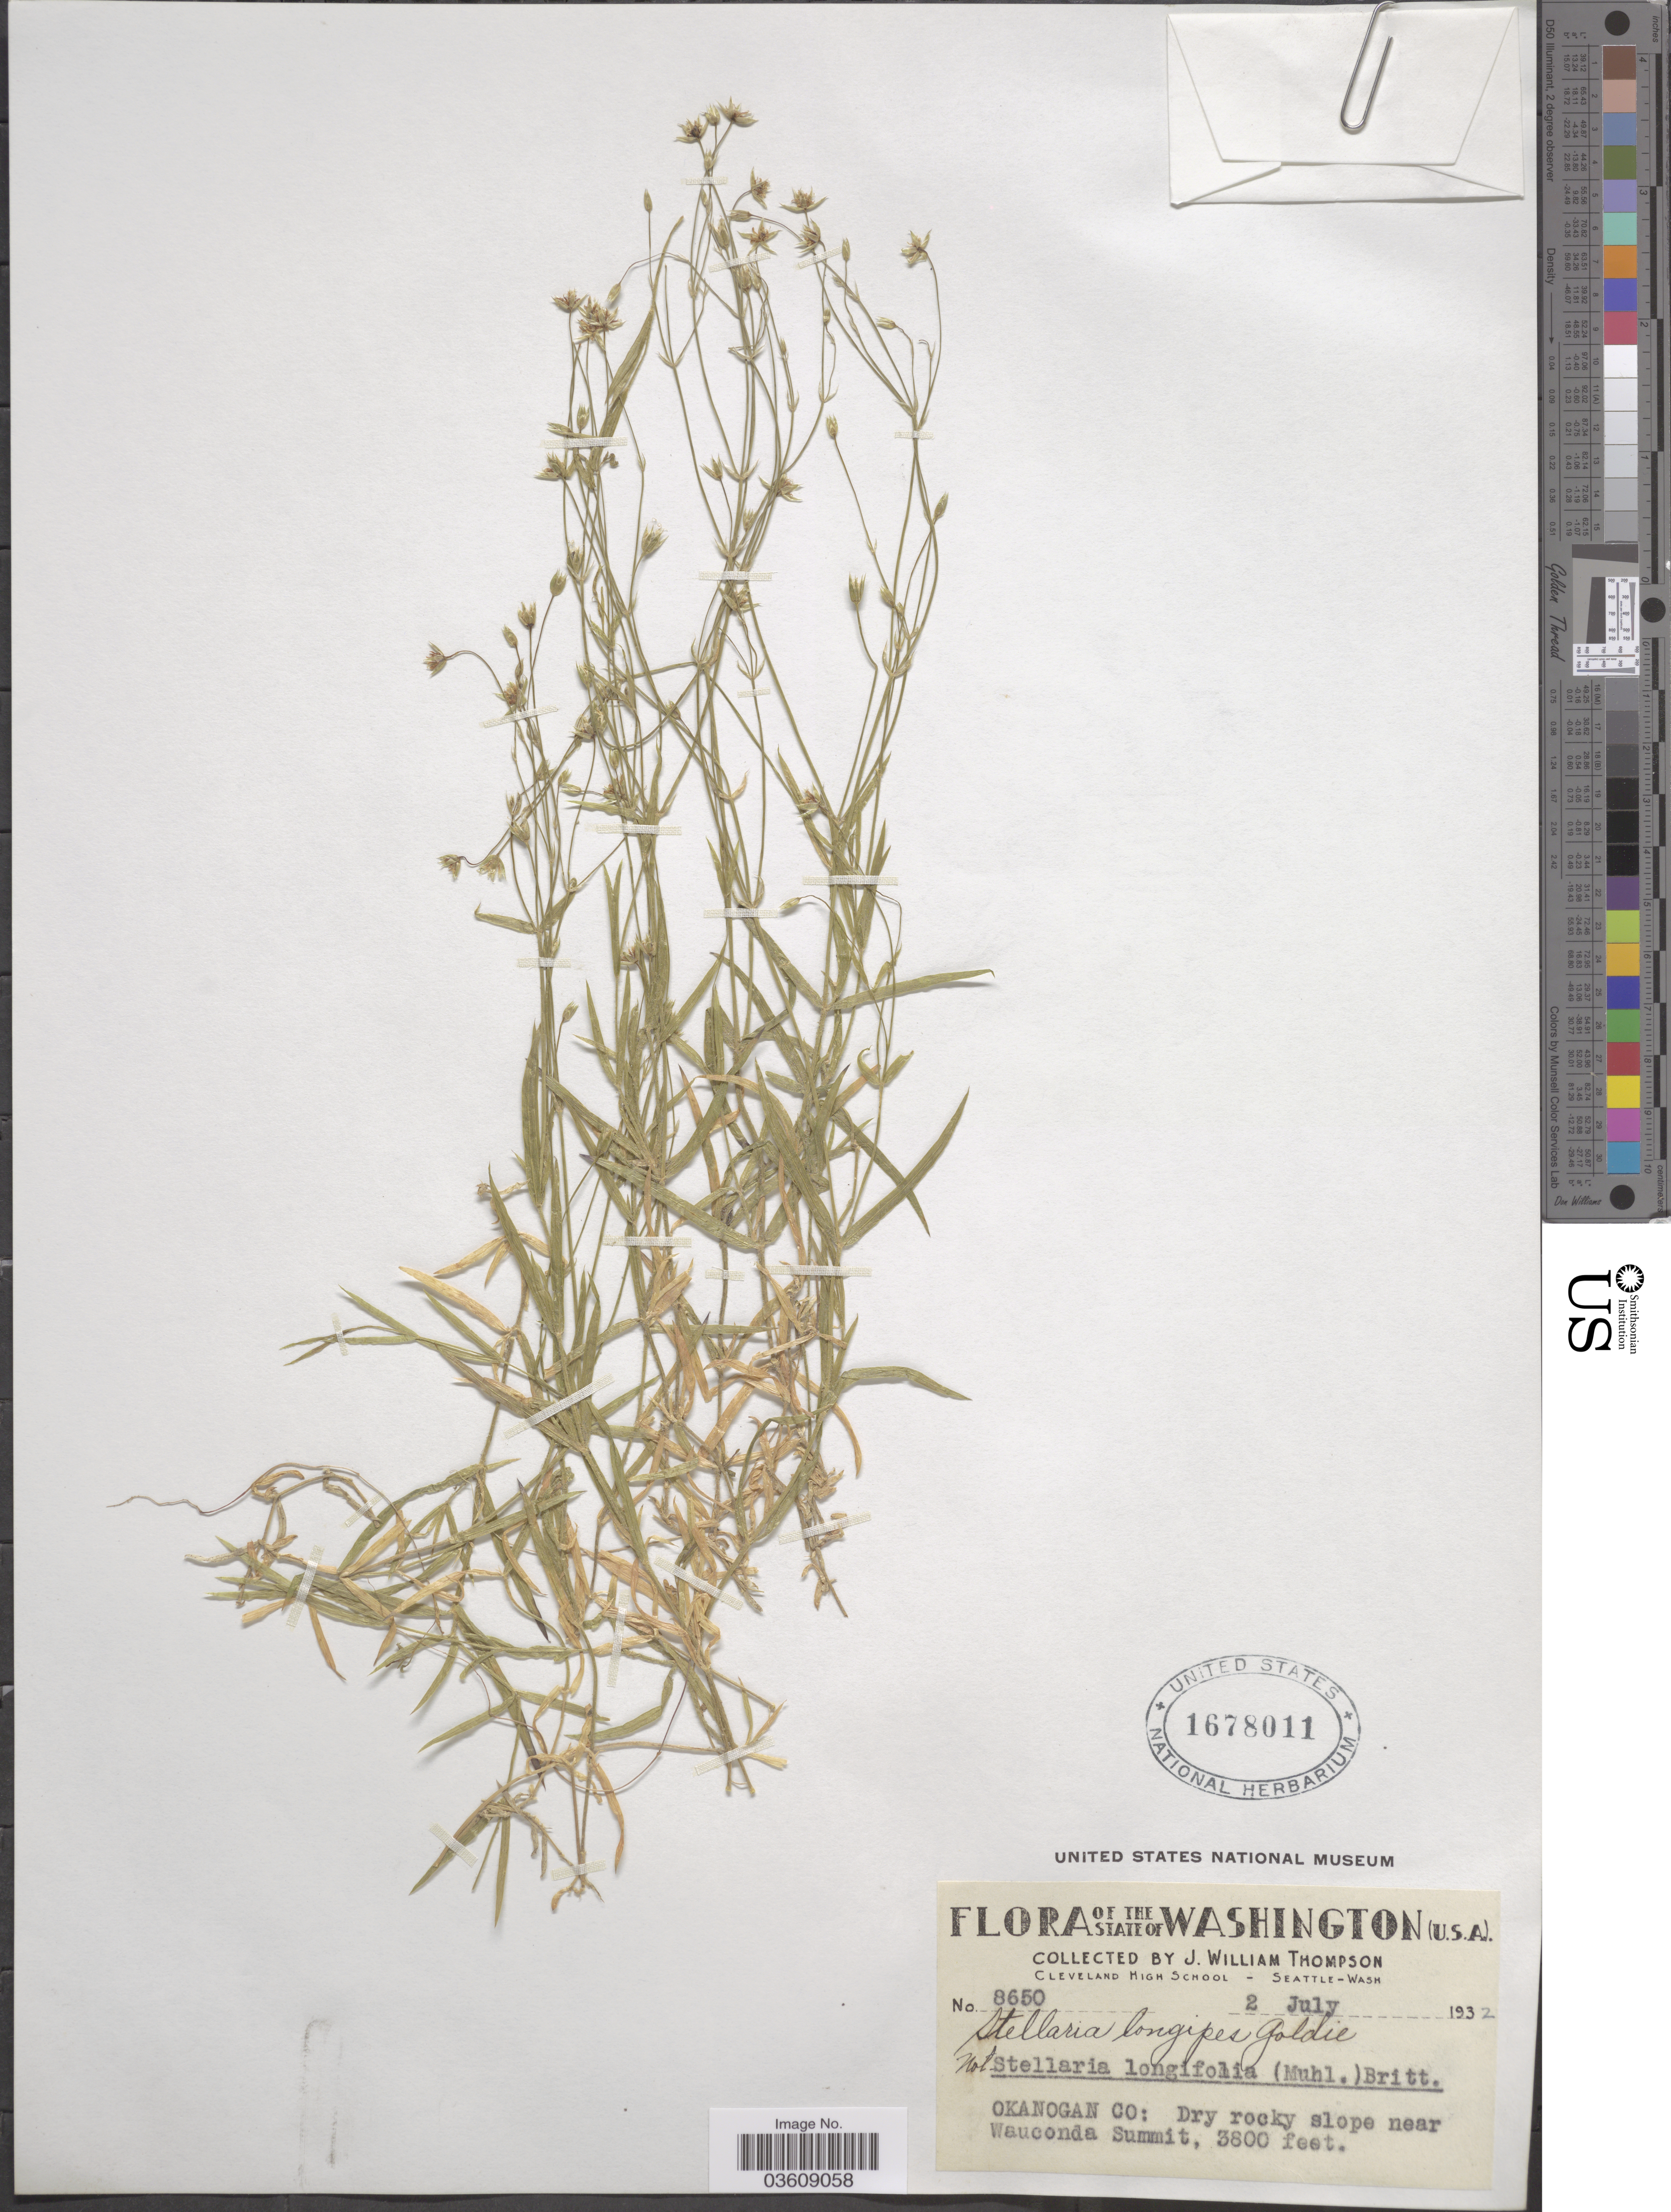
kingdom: Plantae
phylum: Tracheophyta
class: Magnoliopsida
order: Caryophyllales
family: Caryophyllaceae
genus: Stellaria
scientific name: Stellaria longipes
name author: Goldie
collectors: J. W. Thompson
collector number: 8650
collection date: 1932-07-02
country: United States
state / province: Washington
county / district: Okanogan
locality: Okanogan Co: Dry rocky slope near Wauconda Summit.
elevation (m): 1158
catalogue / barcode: US 1678011